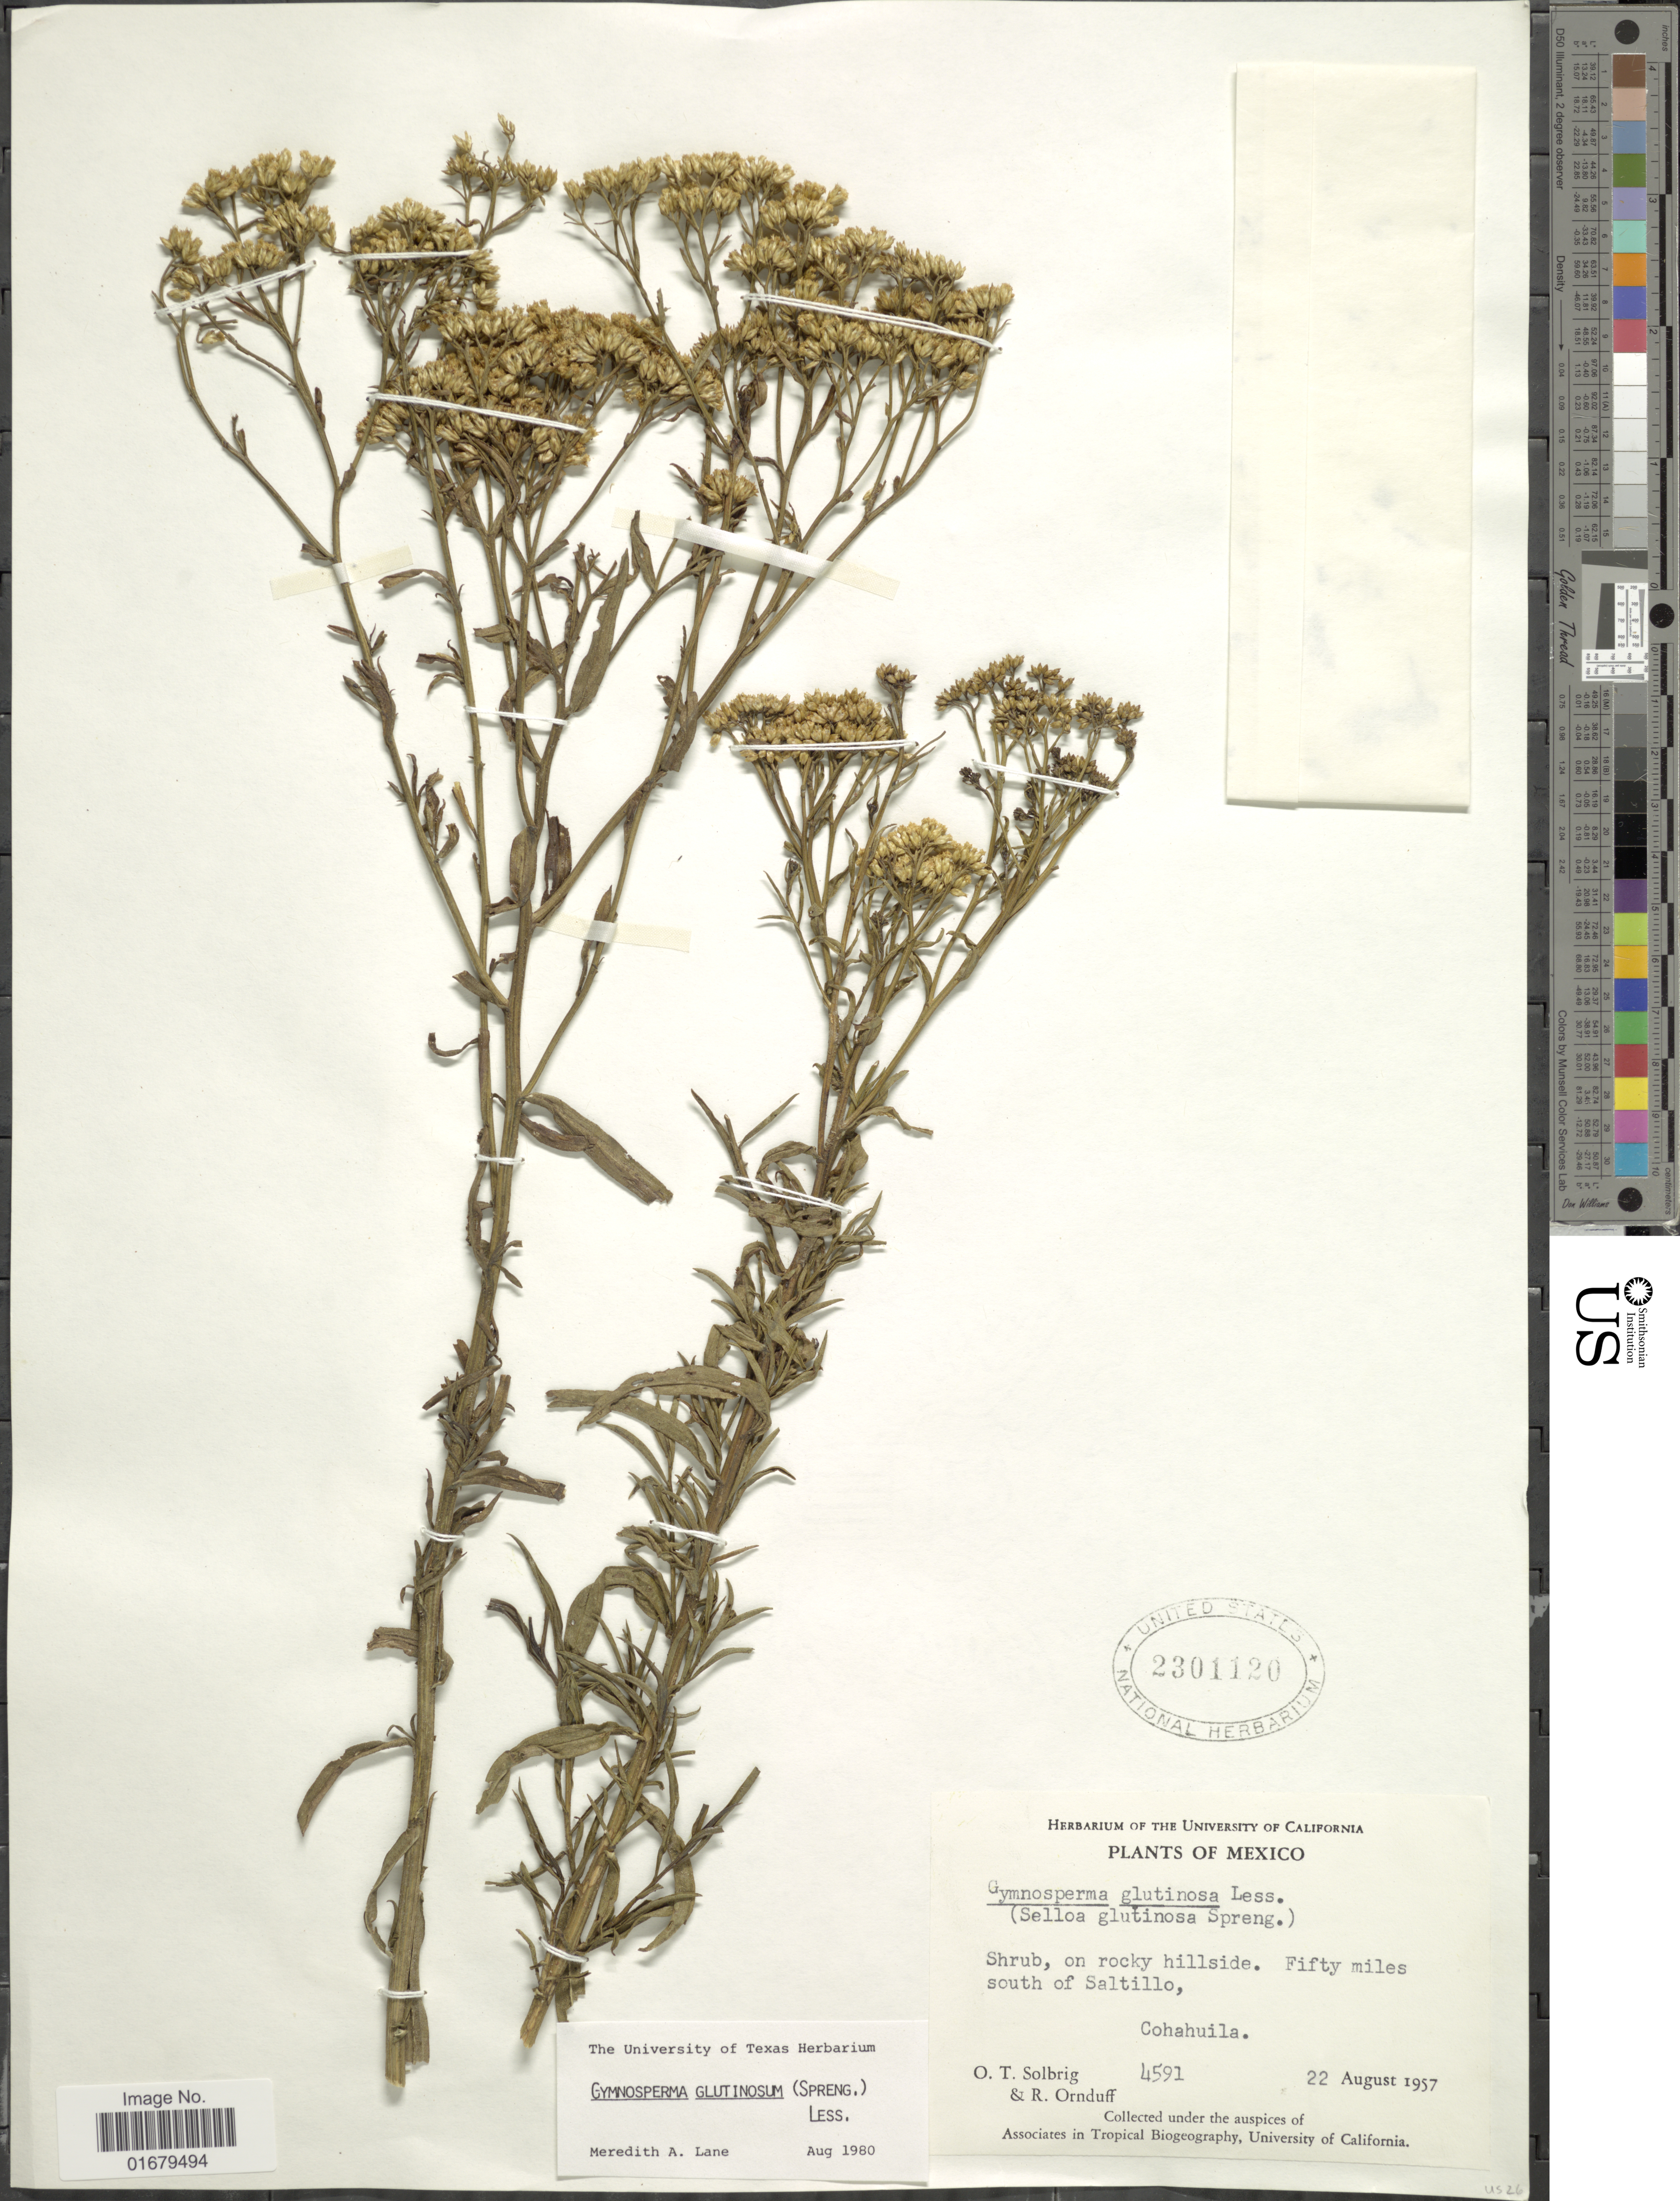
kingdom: Plantae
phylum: Tracheophyta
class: Magnoliopsida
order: Asterales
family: Asteraceae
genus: Gymnosperma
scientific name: Gymnosperma glutinosum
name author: (Spreng.) Less.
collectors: O. T. Solbrig & R. Ornduff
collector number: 4591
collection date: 1957-08-22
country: Mexico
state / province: Coahuila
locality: Fifty miles south of Saltillo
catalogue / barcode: US 2301120